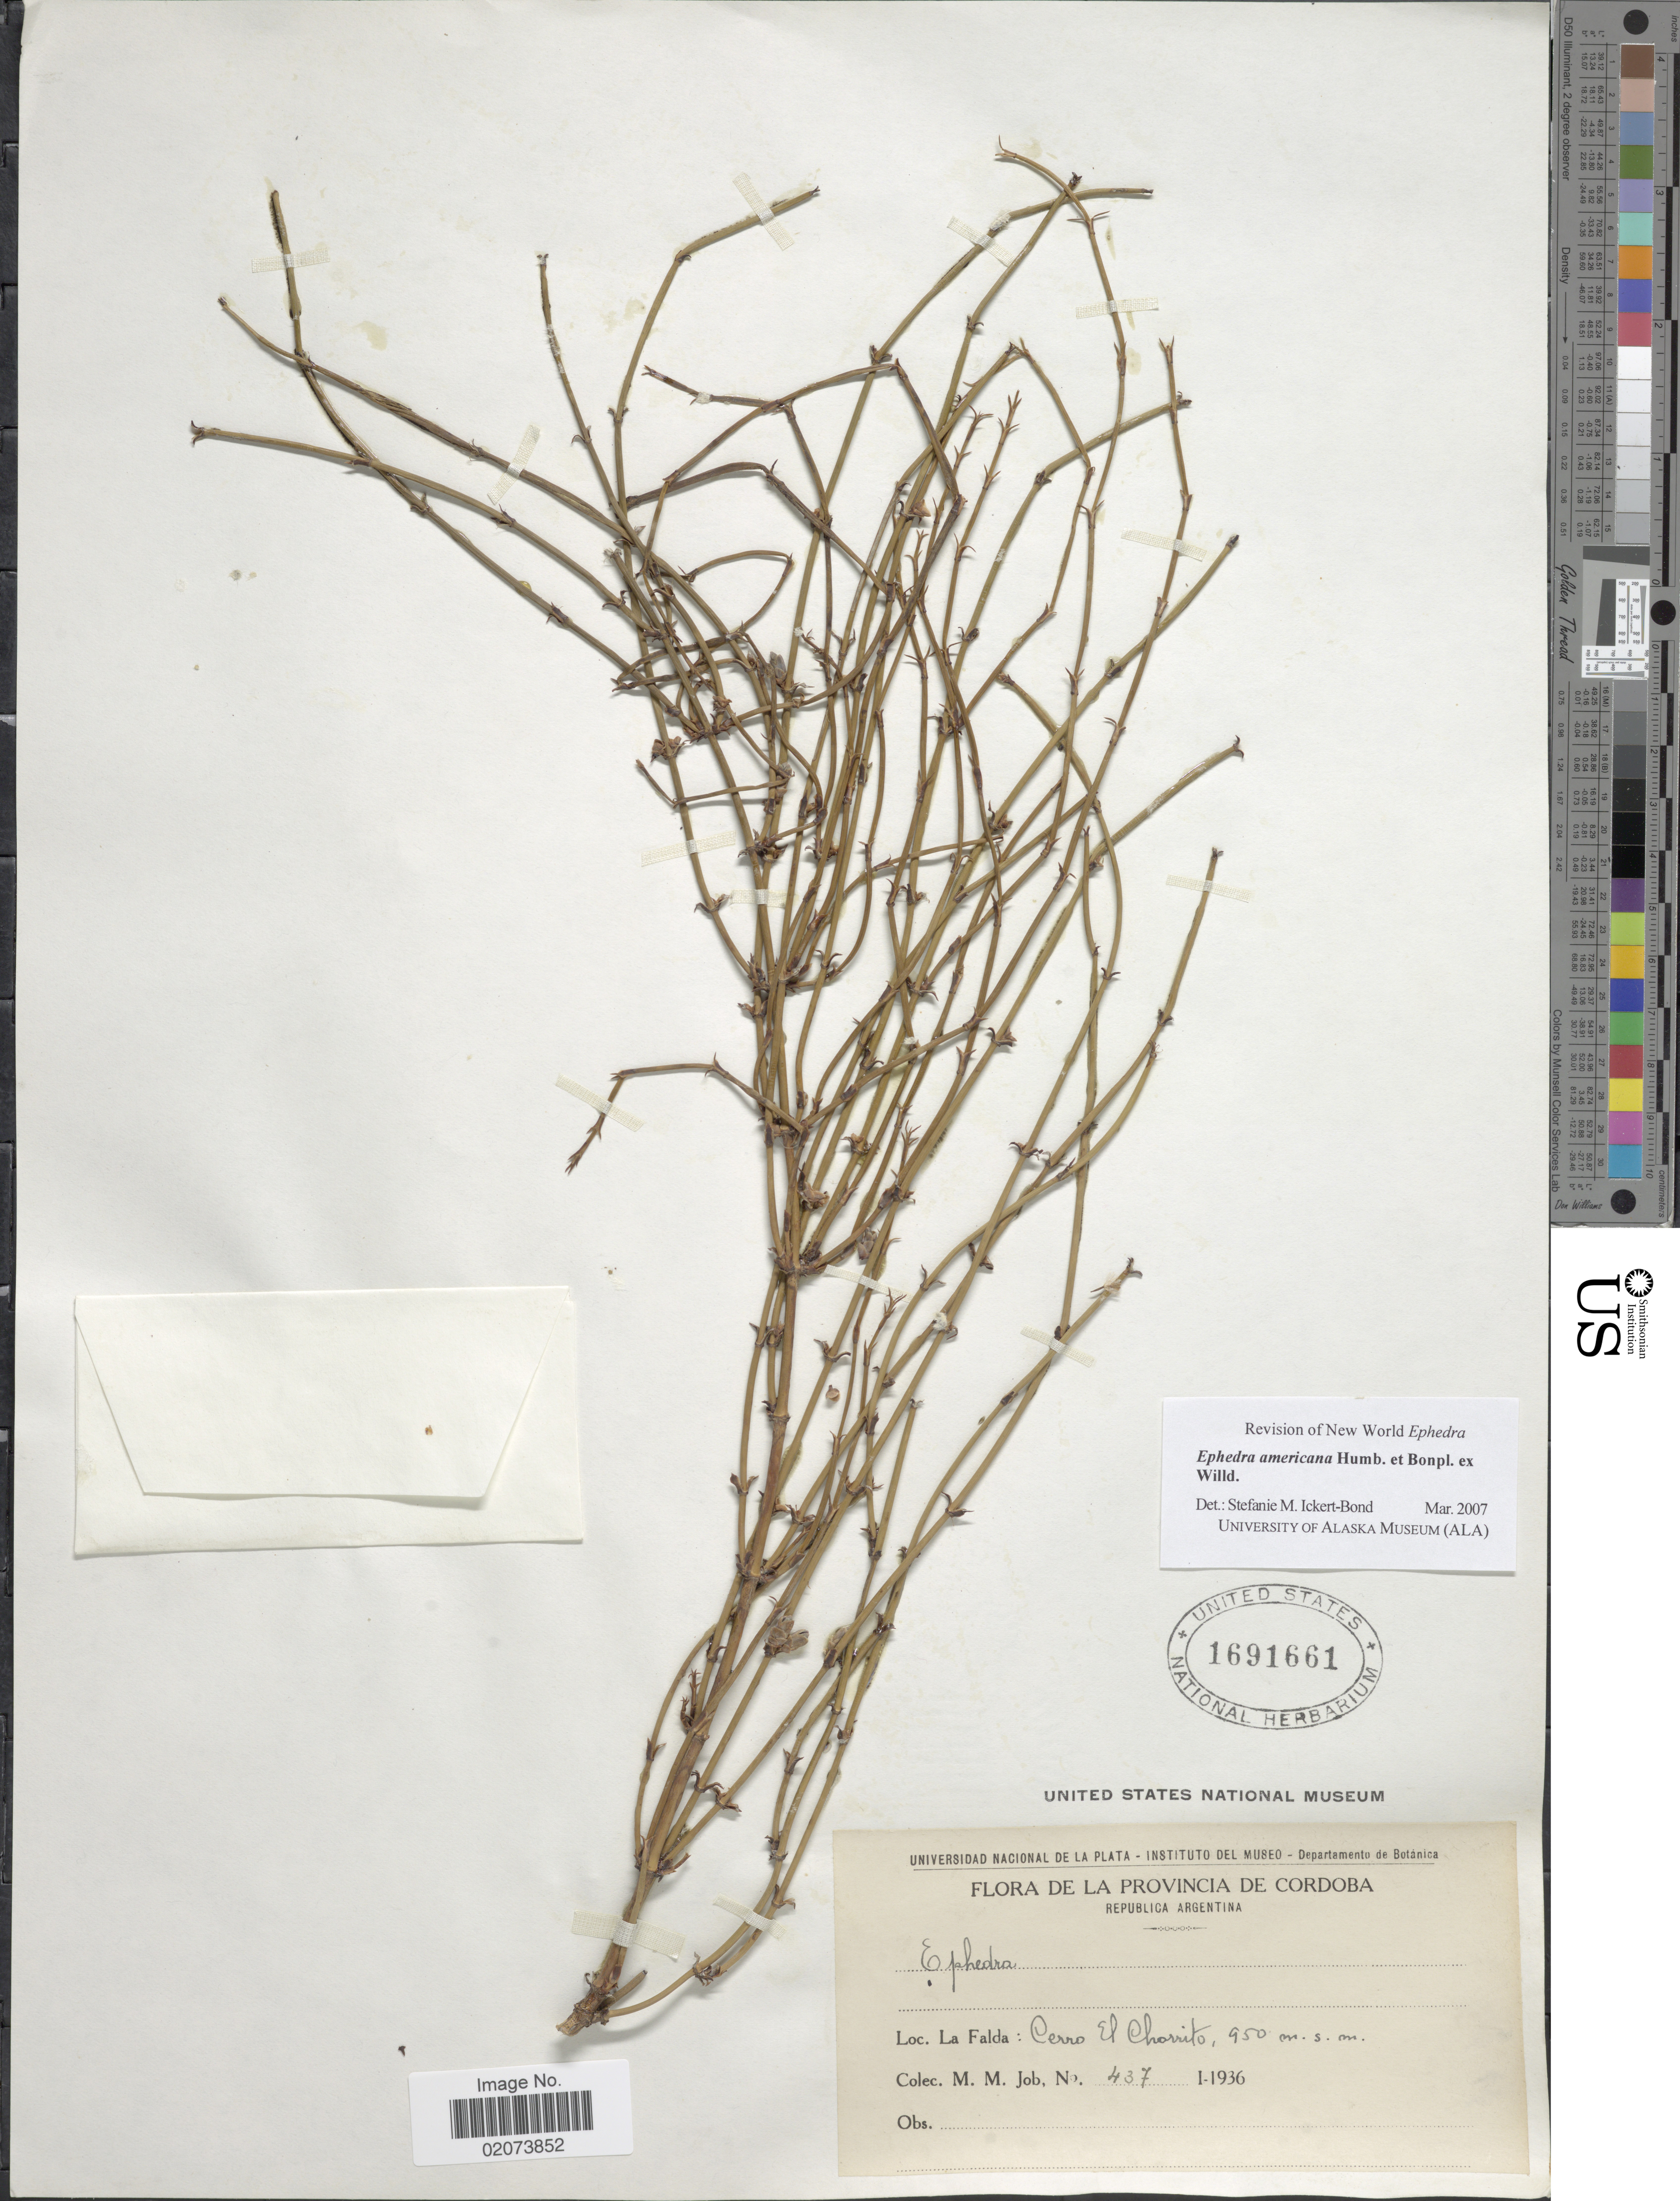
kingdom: Plantae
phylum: Tracheophyta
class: Gnetopsida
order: Ephedrales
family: Ephedraceae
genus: Ephedra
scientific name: Ephedra americana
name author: Humb. & Bonpl. ex Willd.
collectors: M. Job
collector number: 437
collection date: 1936-01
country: Argentina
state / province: Cordoba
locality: De La Provincia De Cordoba, La Falda: Cerro El Chorrita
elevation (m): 950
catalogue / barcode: US 1691661